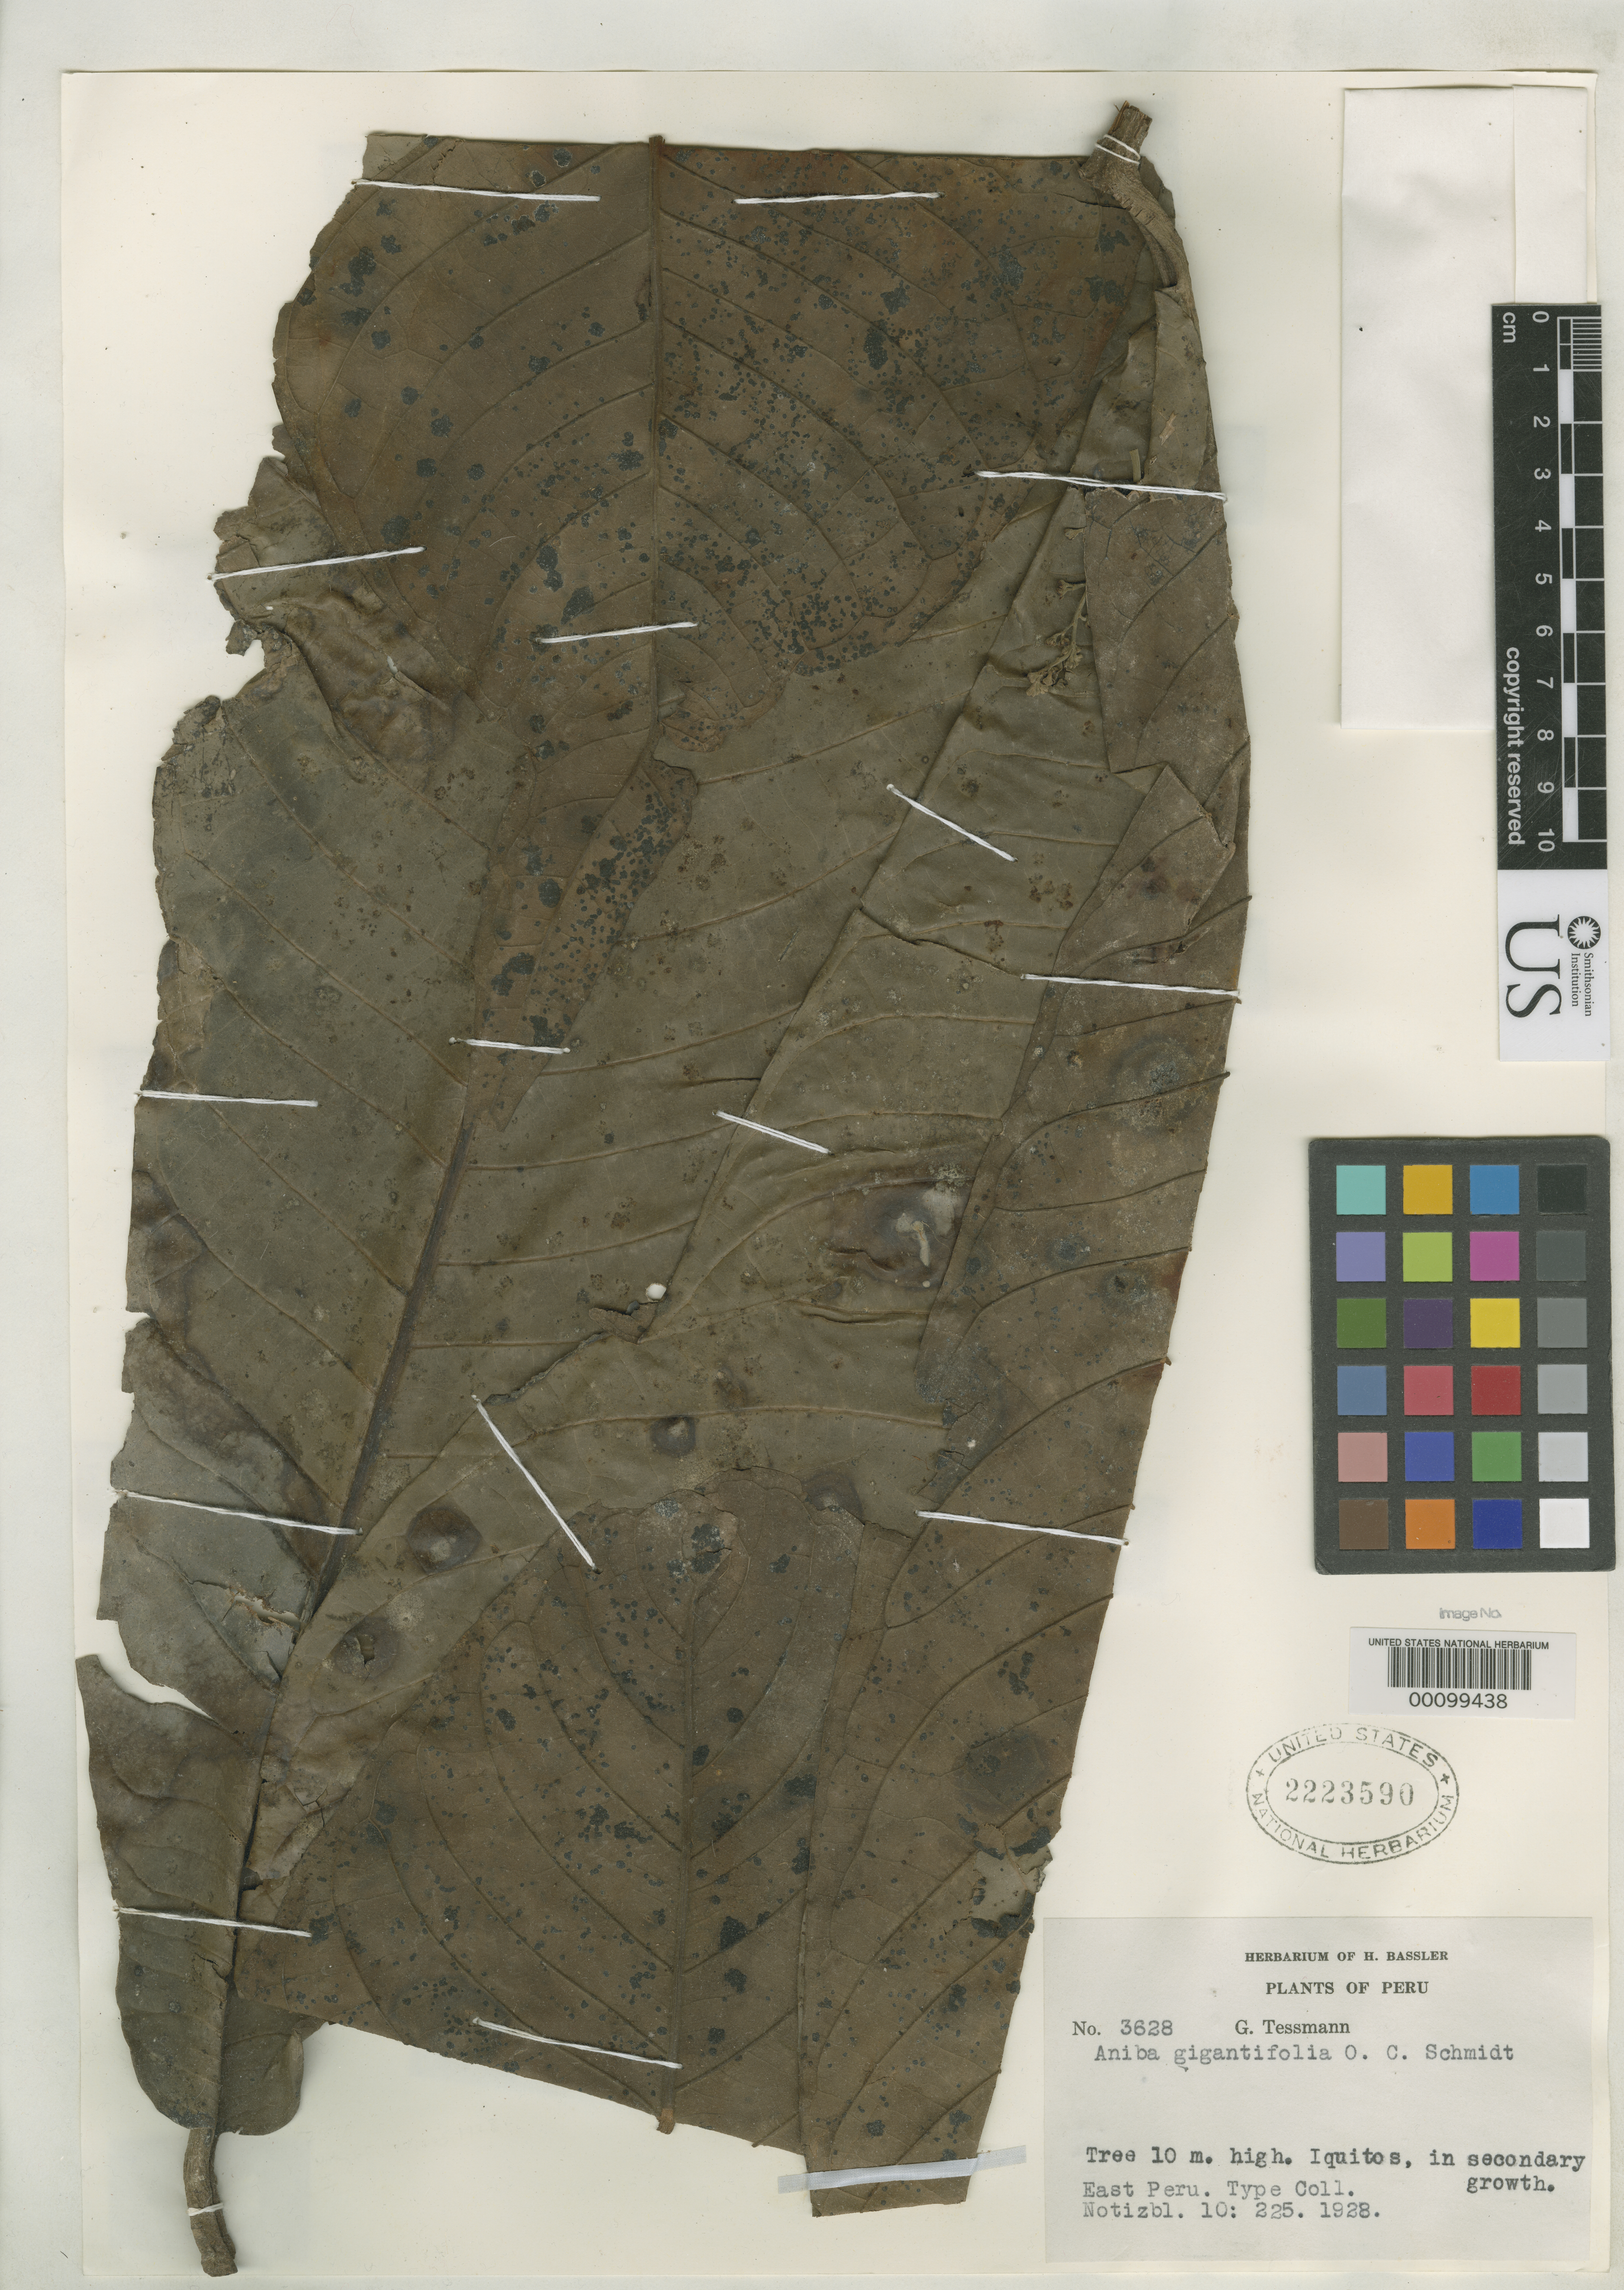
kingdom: Plantae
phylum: Tracheophyta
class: Magnoliopsida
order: Laurales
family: Lauraceae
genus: Aniba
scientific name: Aniba gigantifolia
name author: O.C. Schmidt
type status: Isotype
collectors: G. Tessmann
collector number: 3628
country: Peru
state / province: Loreto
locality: Iquitos.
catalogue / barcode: US 2223590